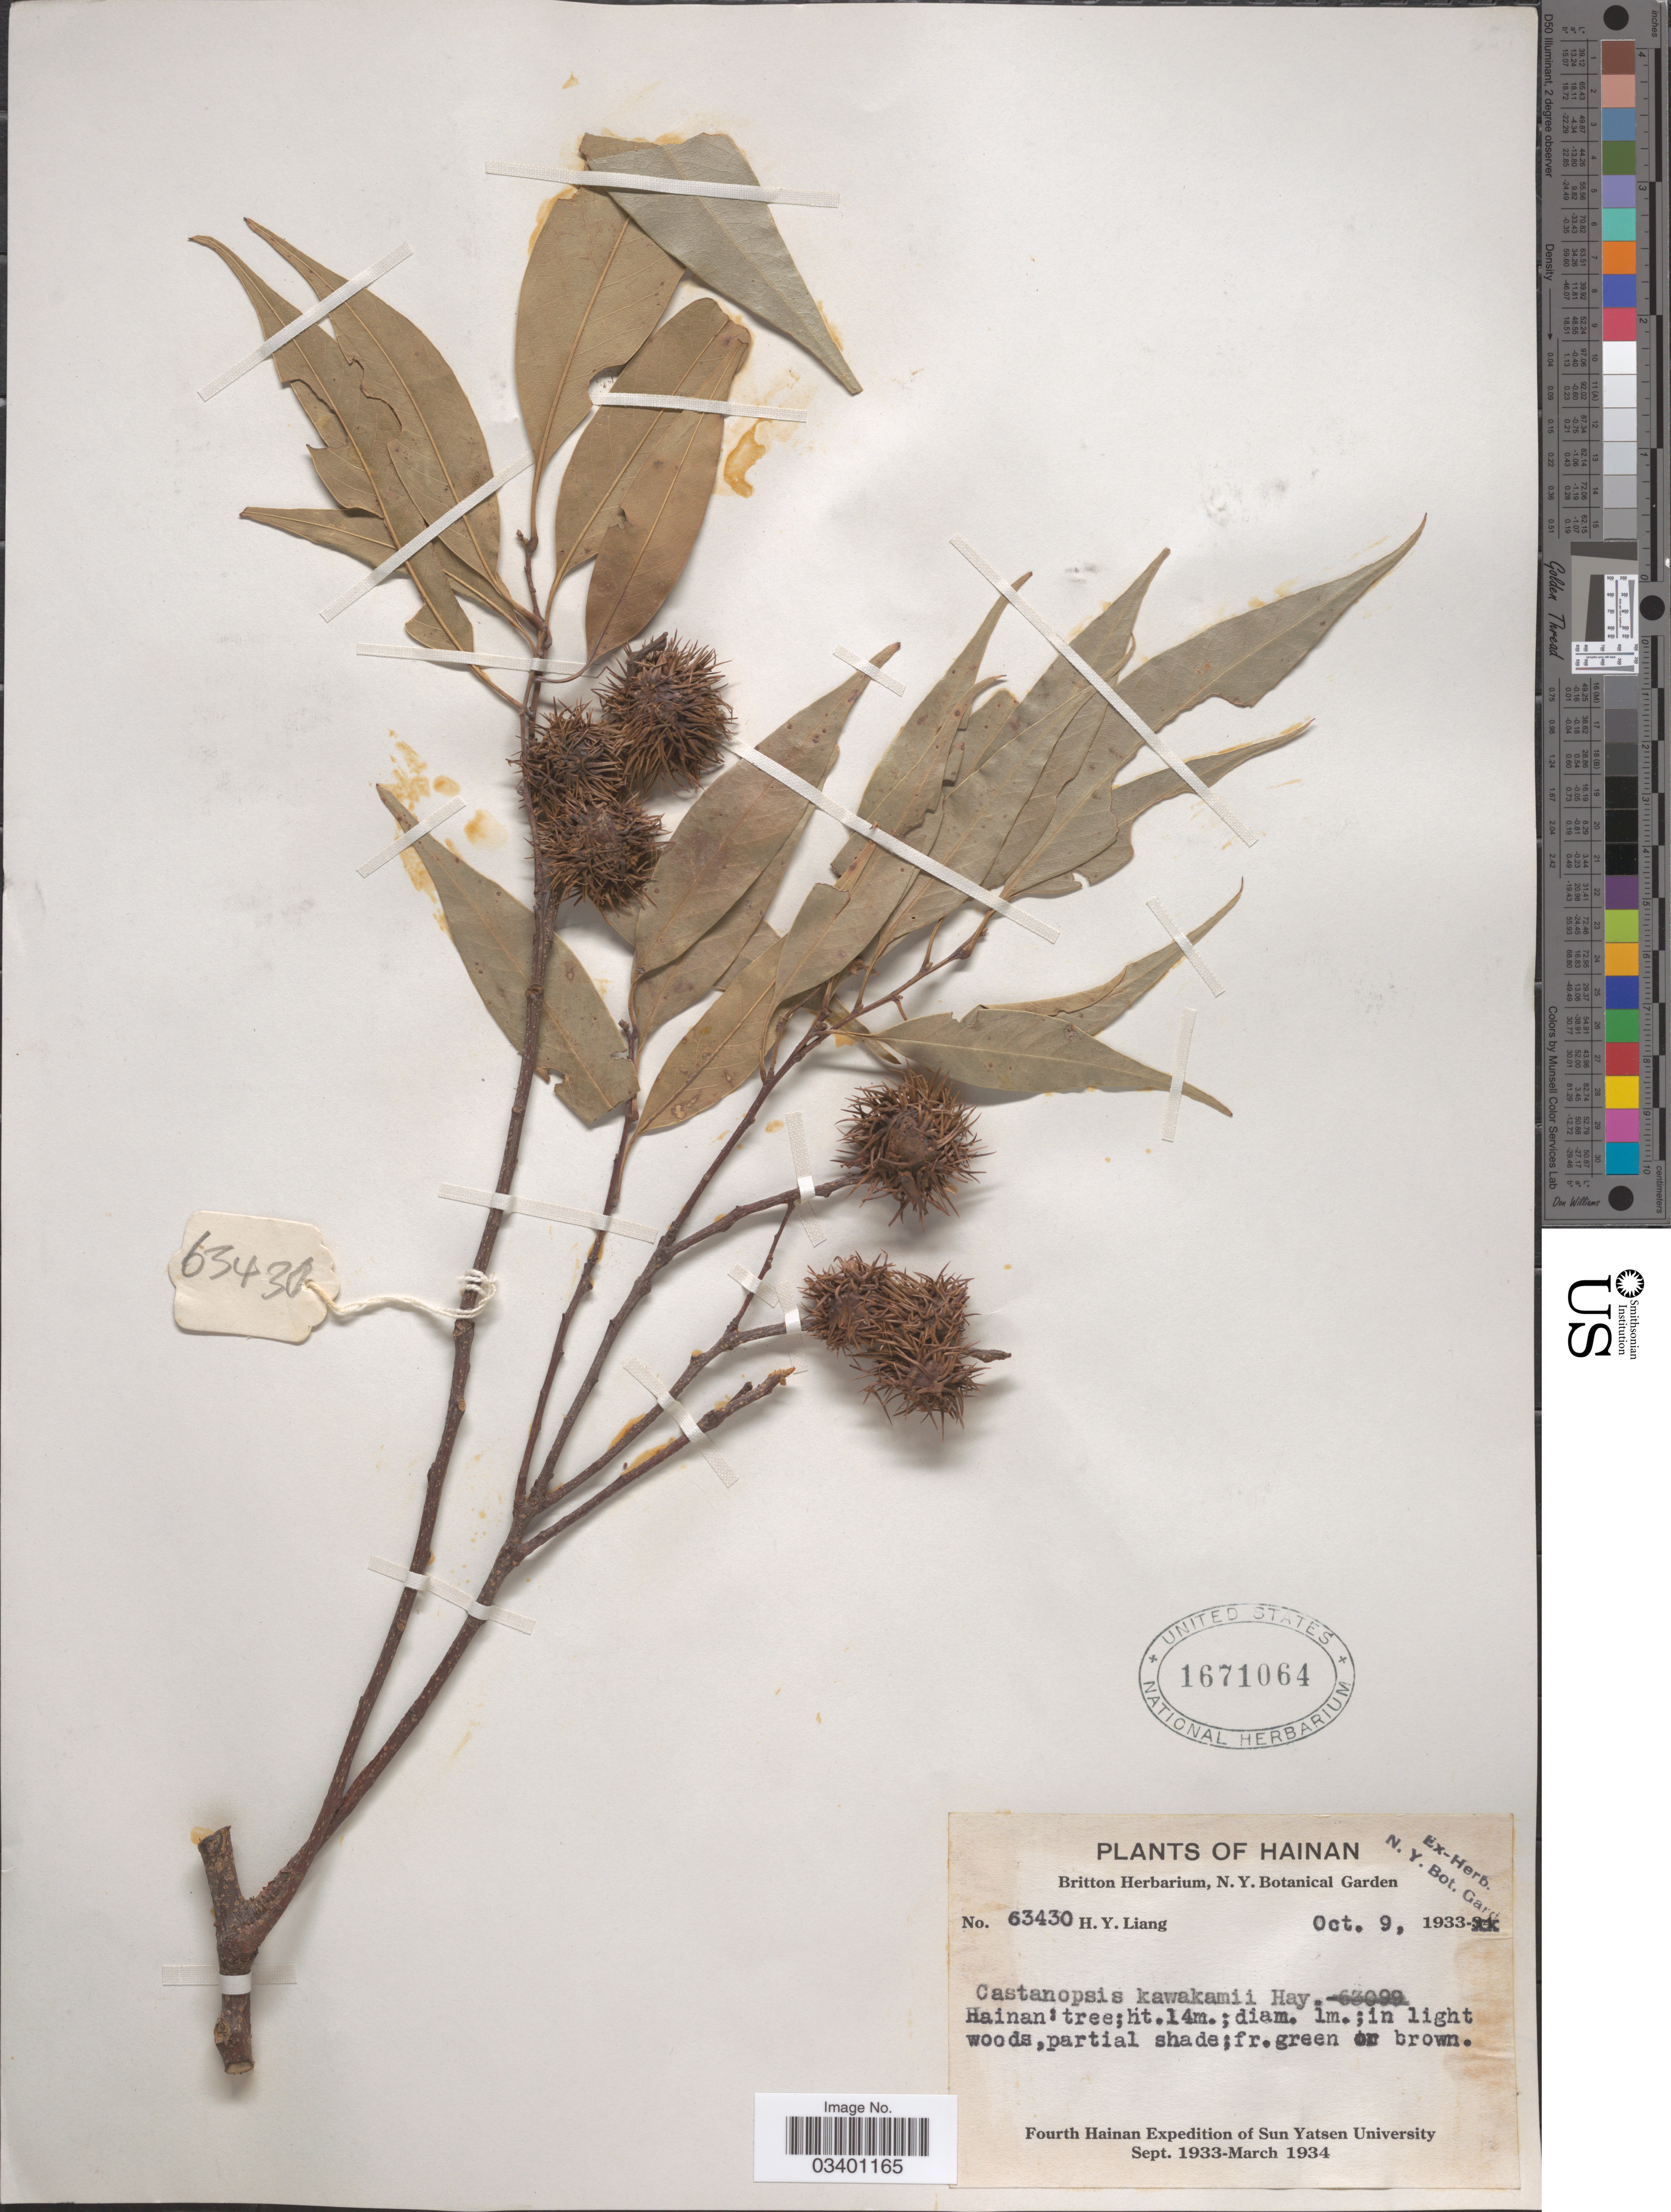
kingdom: Plantae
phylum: Tracheophyta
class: Magnoliopsida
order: Fagales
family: Fagaceae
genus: Castanopsis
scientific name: Castanopsis kawakamii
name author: Hayata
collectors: H. Y. Liang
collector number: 63430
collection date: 1933-10-09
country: China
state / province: Hainan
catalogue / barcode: US 1671064